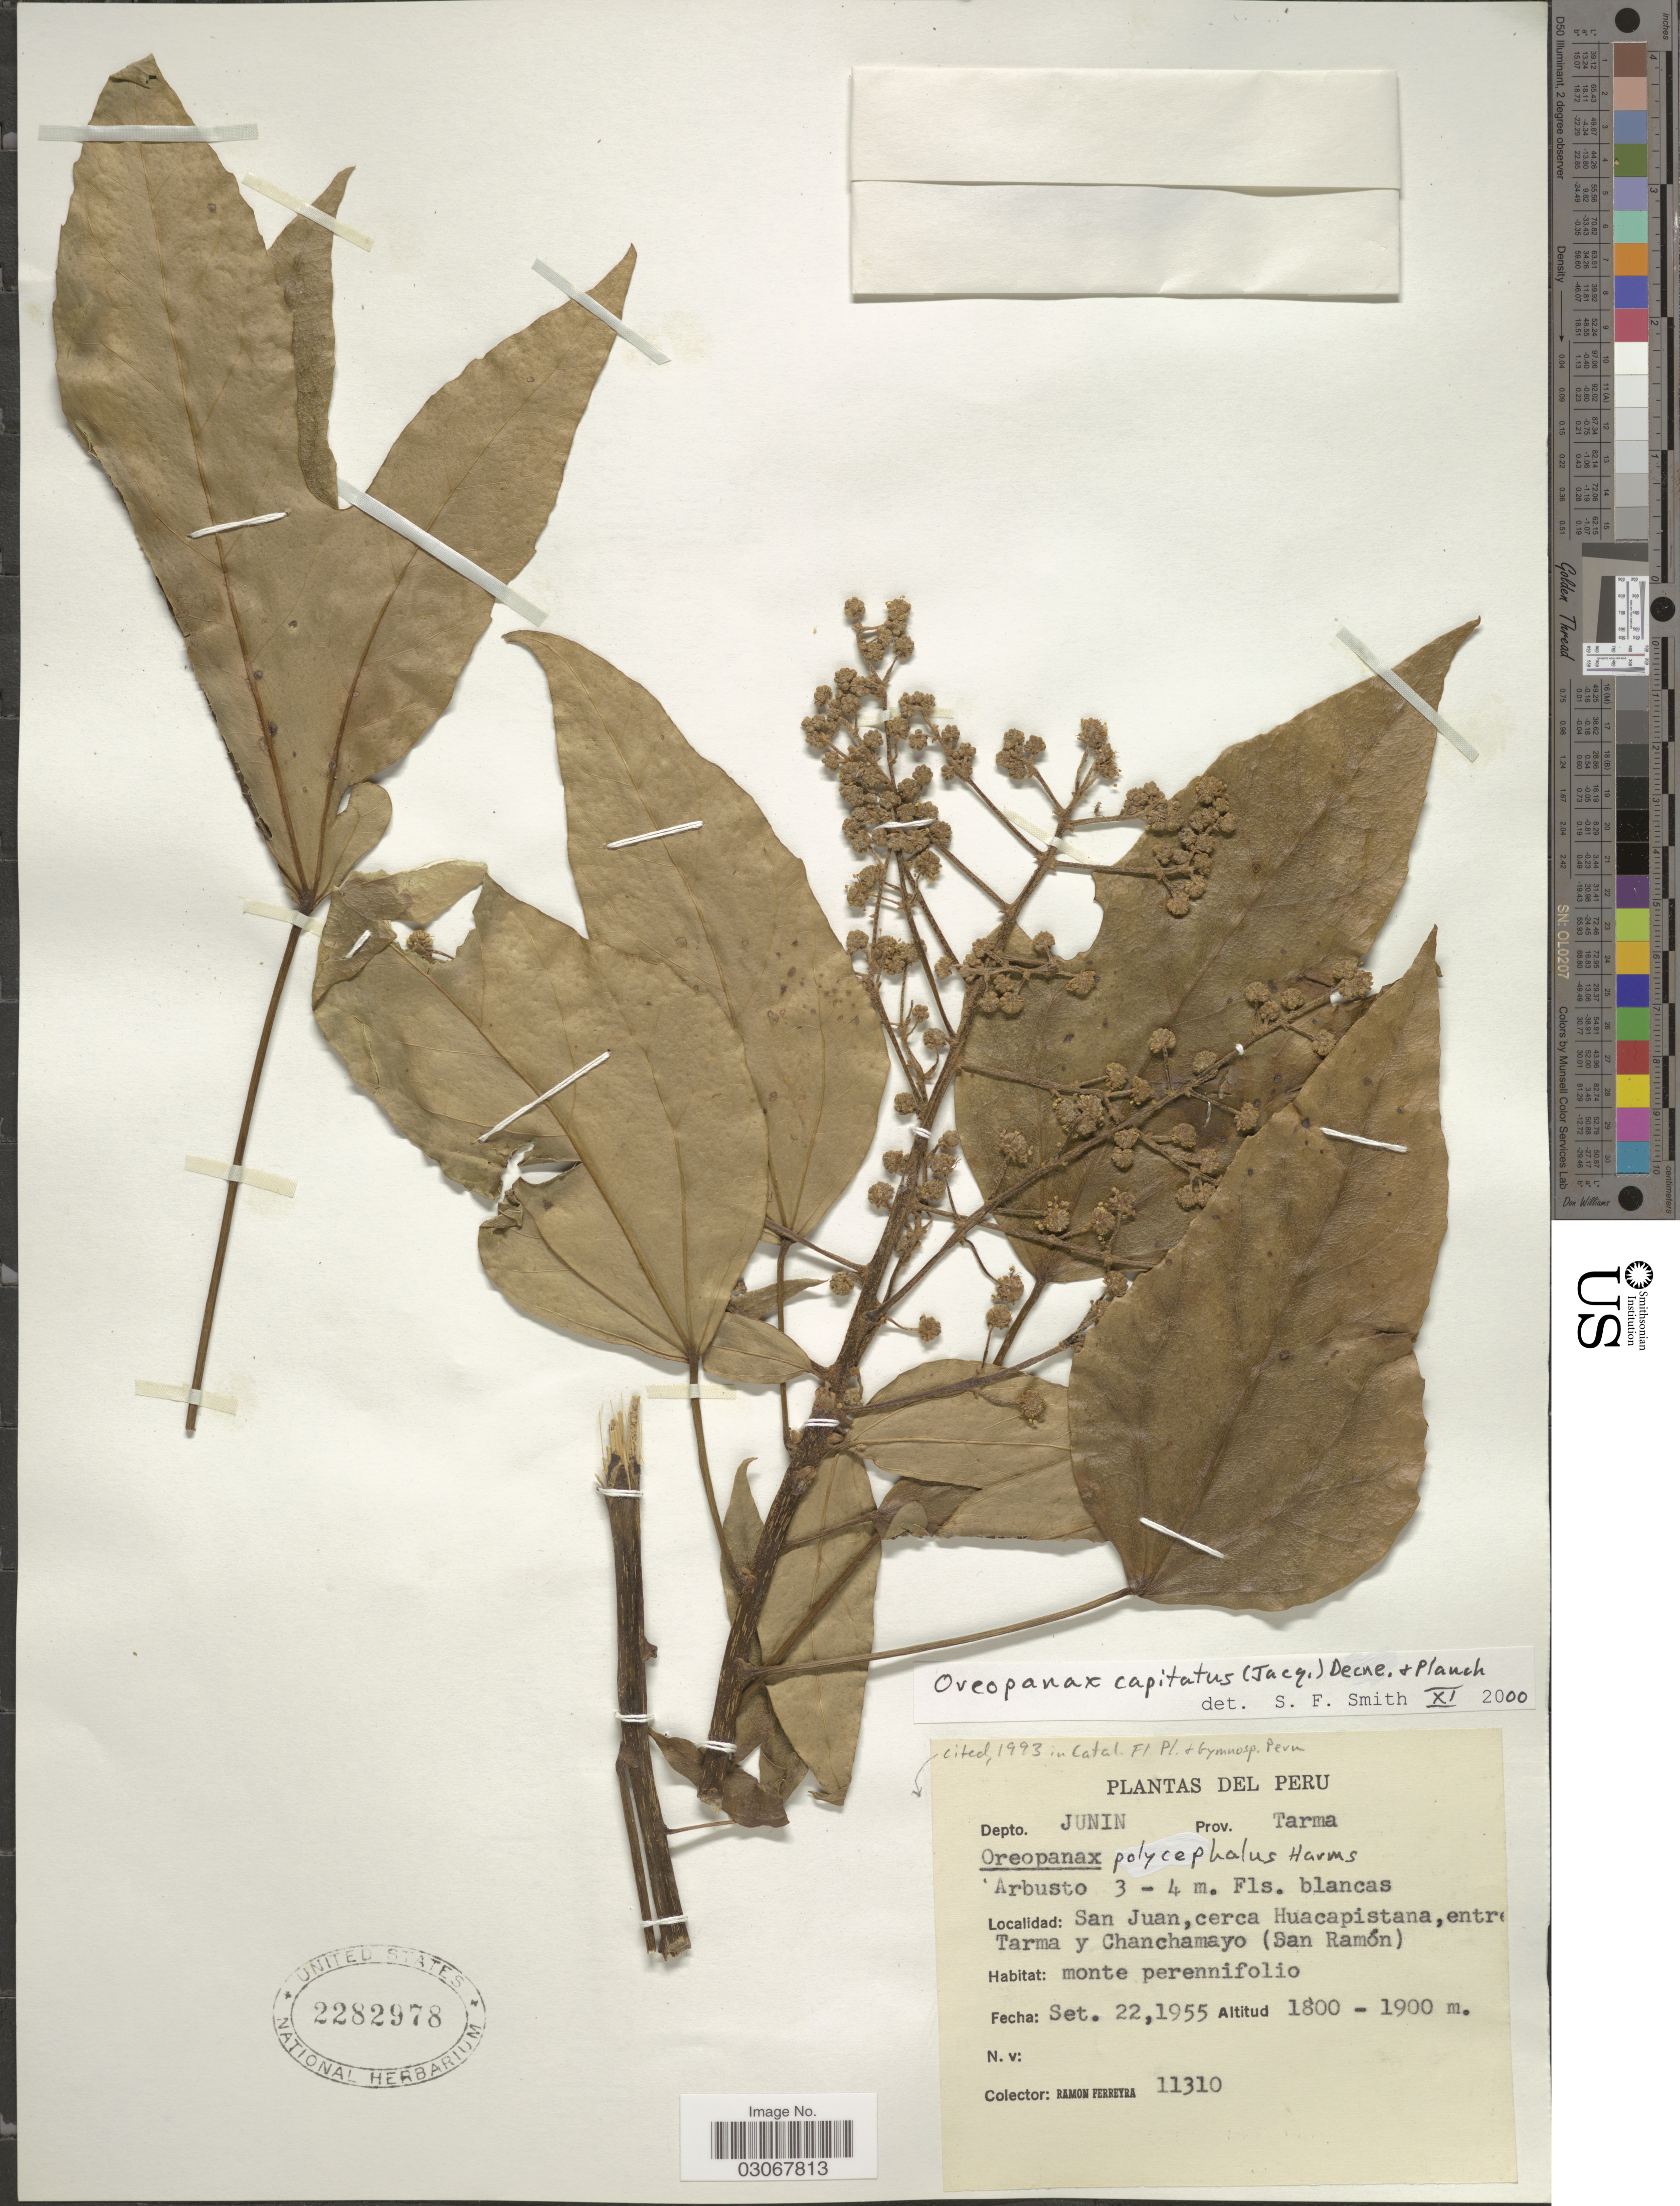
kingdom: Plantae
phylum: Tracheophyta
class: Magnoliopsida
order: Apiales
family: Araliaceae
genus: Oreopanax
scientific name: Oreopanax capitatus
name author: (Jacq.) Decne. & Planch.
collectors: R. A. Ferreyra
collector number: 11310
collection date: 1955-09-22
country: Peru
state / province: Junín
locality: Depto. Junin. Prov. Tarma. San Juan, cerca Huacapistana, entre Tarma y Chanchamayo (San Ramón).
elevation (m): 1800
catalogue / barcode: US 2282978